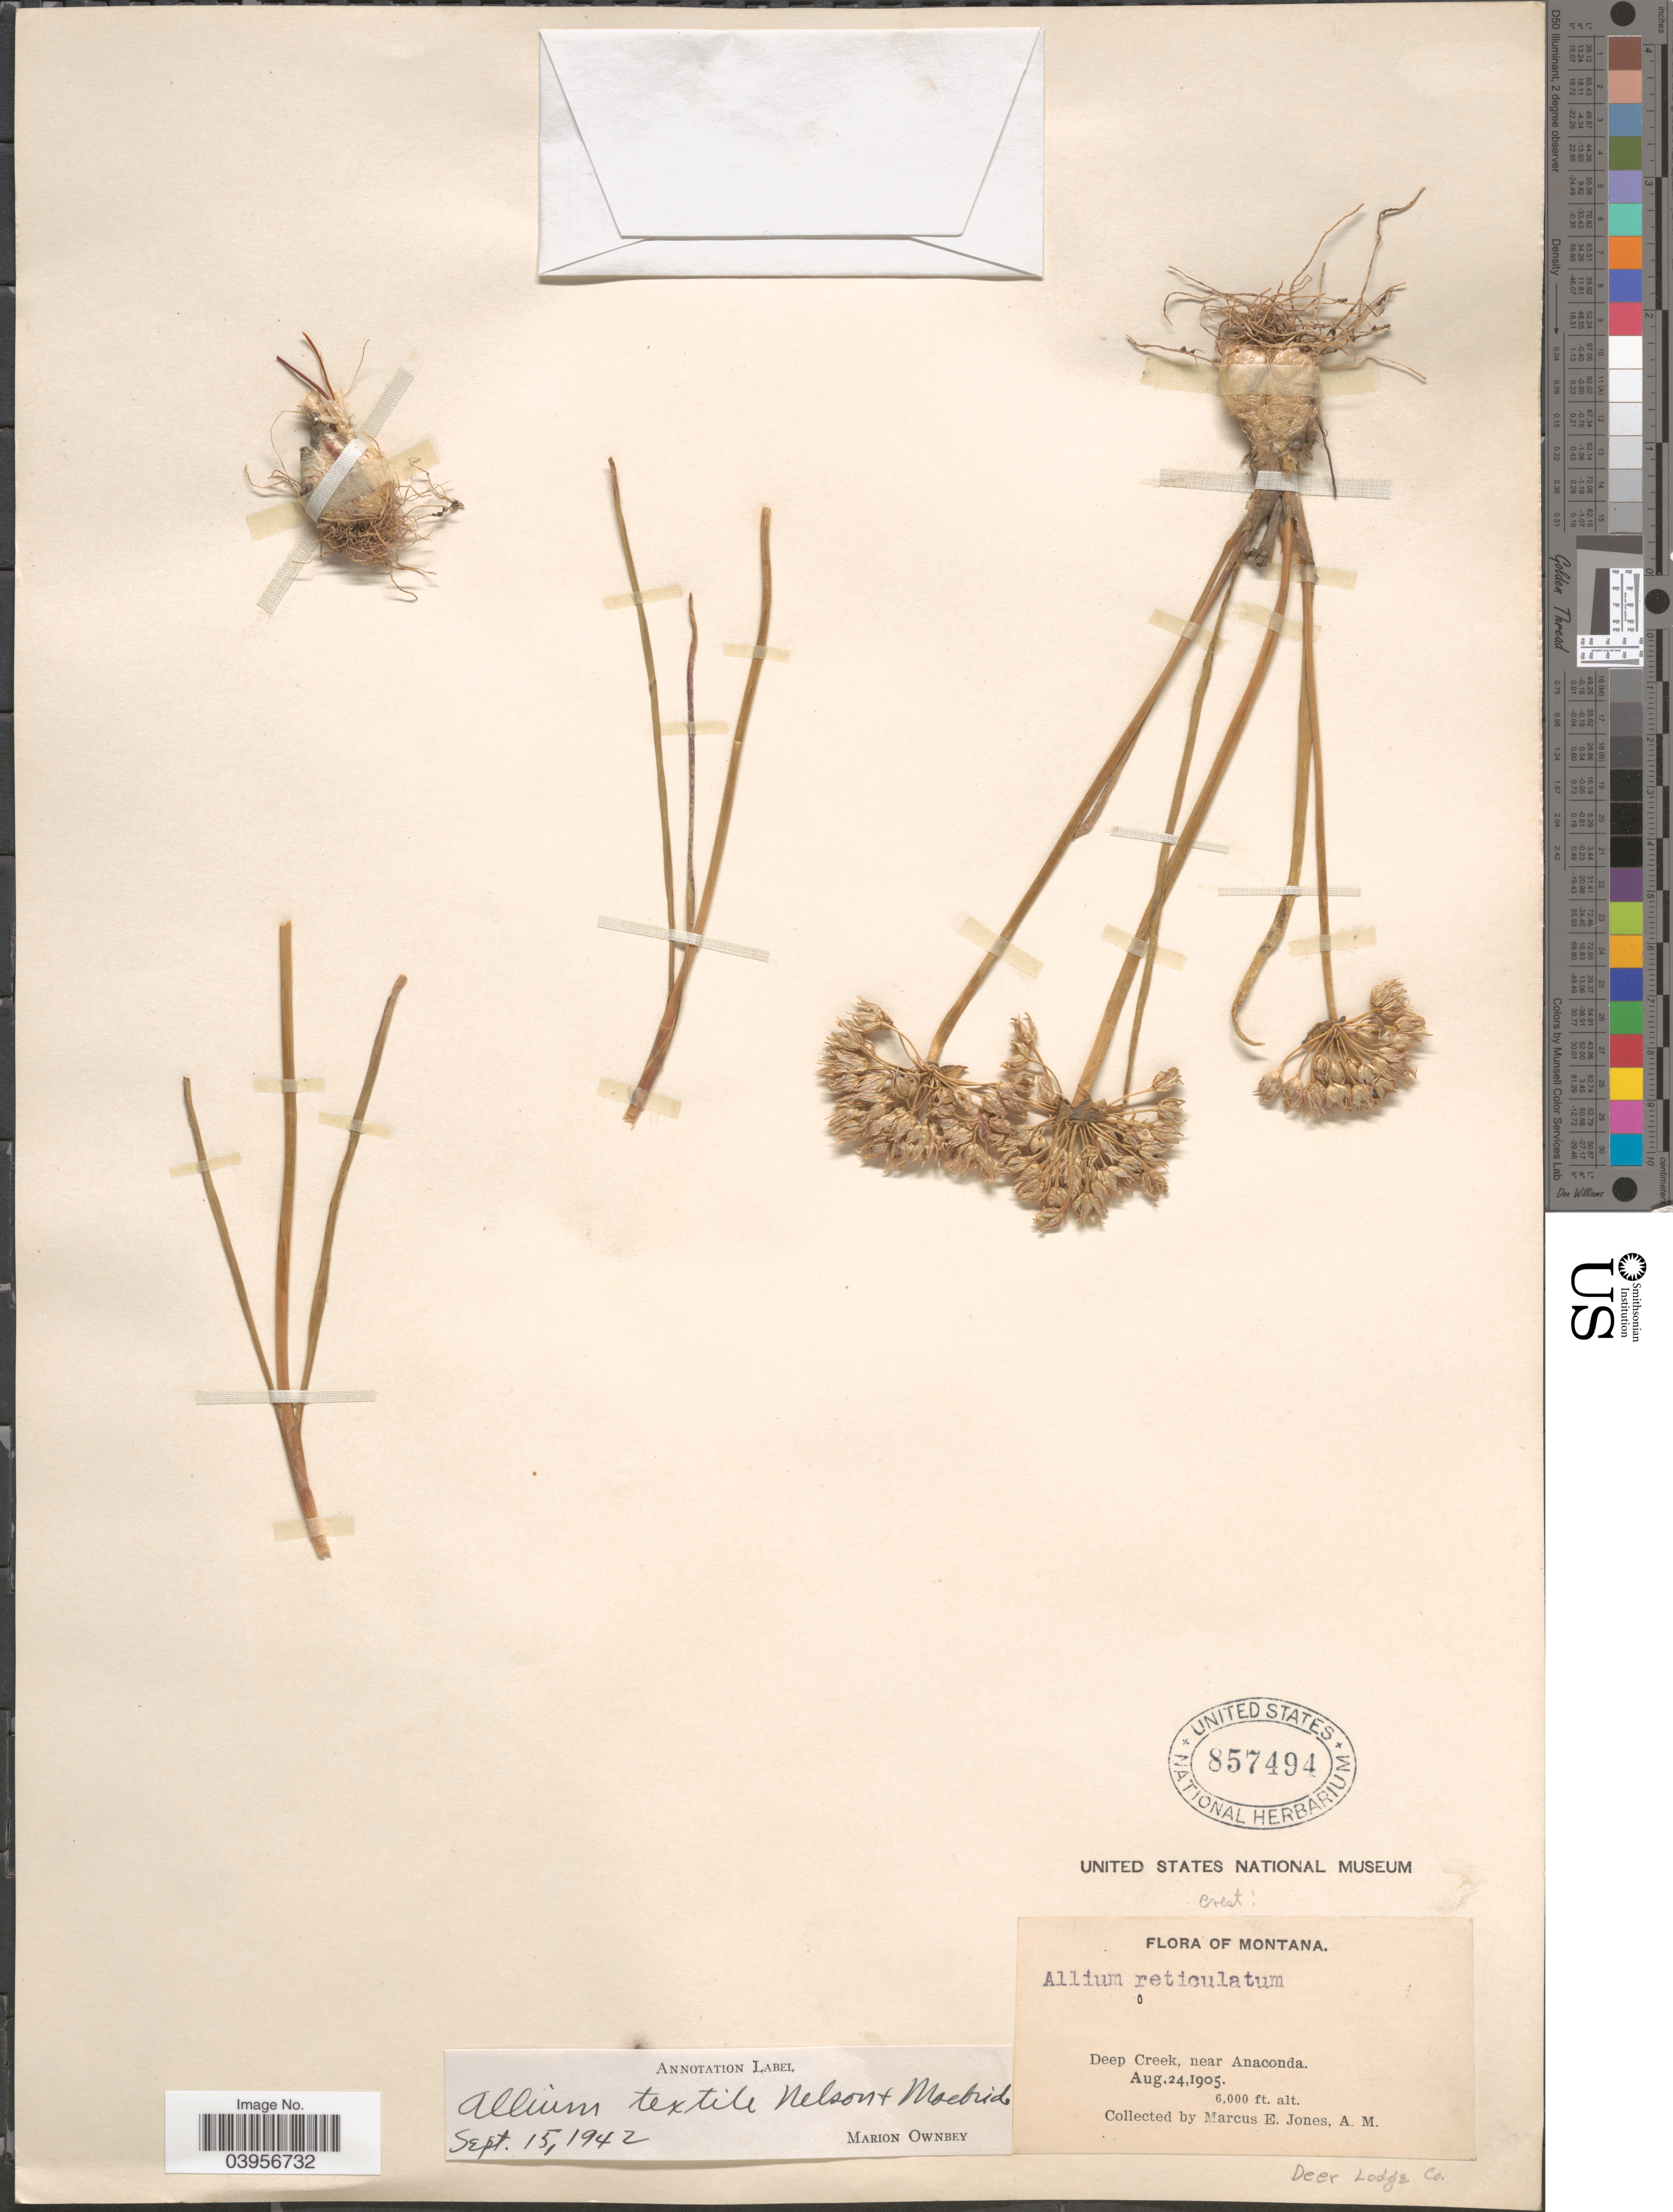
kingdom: Plantae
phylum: Tracheophyta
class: Liliopsida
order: Asparagales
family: Amaryllidaceae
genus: Allium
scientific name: Allium textile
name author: A. Nelson & J.F. Macbr.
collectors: M. E. Jones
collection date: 1905-08-24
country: United States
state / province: Montana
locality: Deep Creek, near Anaconda. Deer Lodge Co.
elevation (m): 1829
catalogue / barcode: US 857494